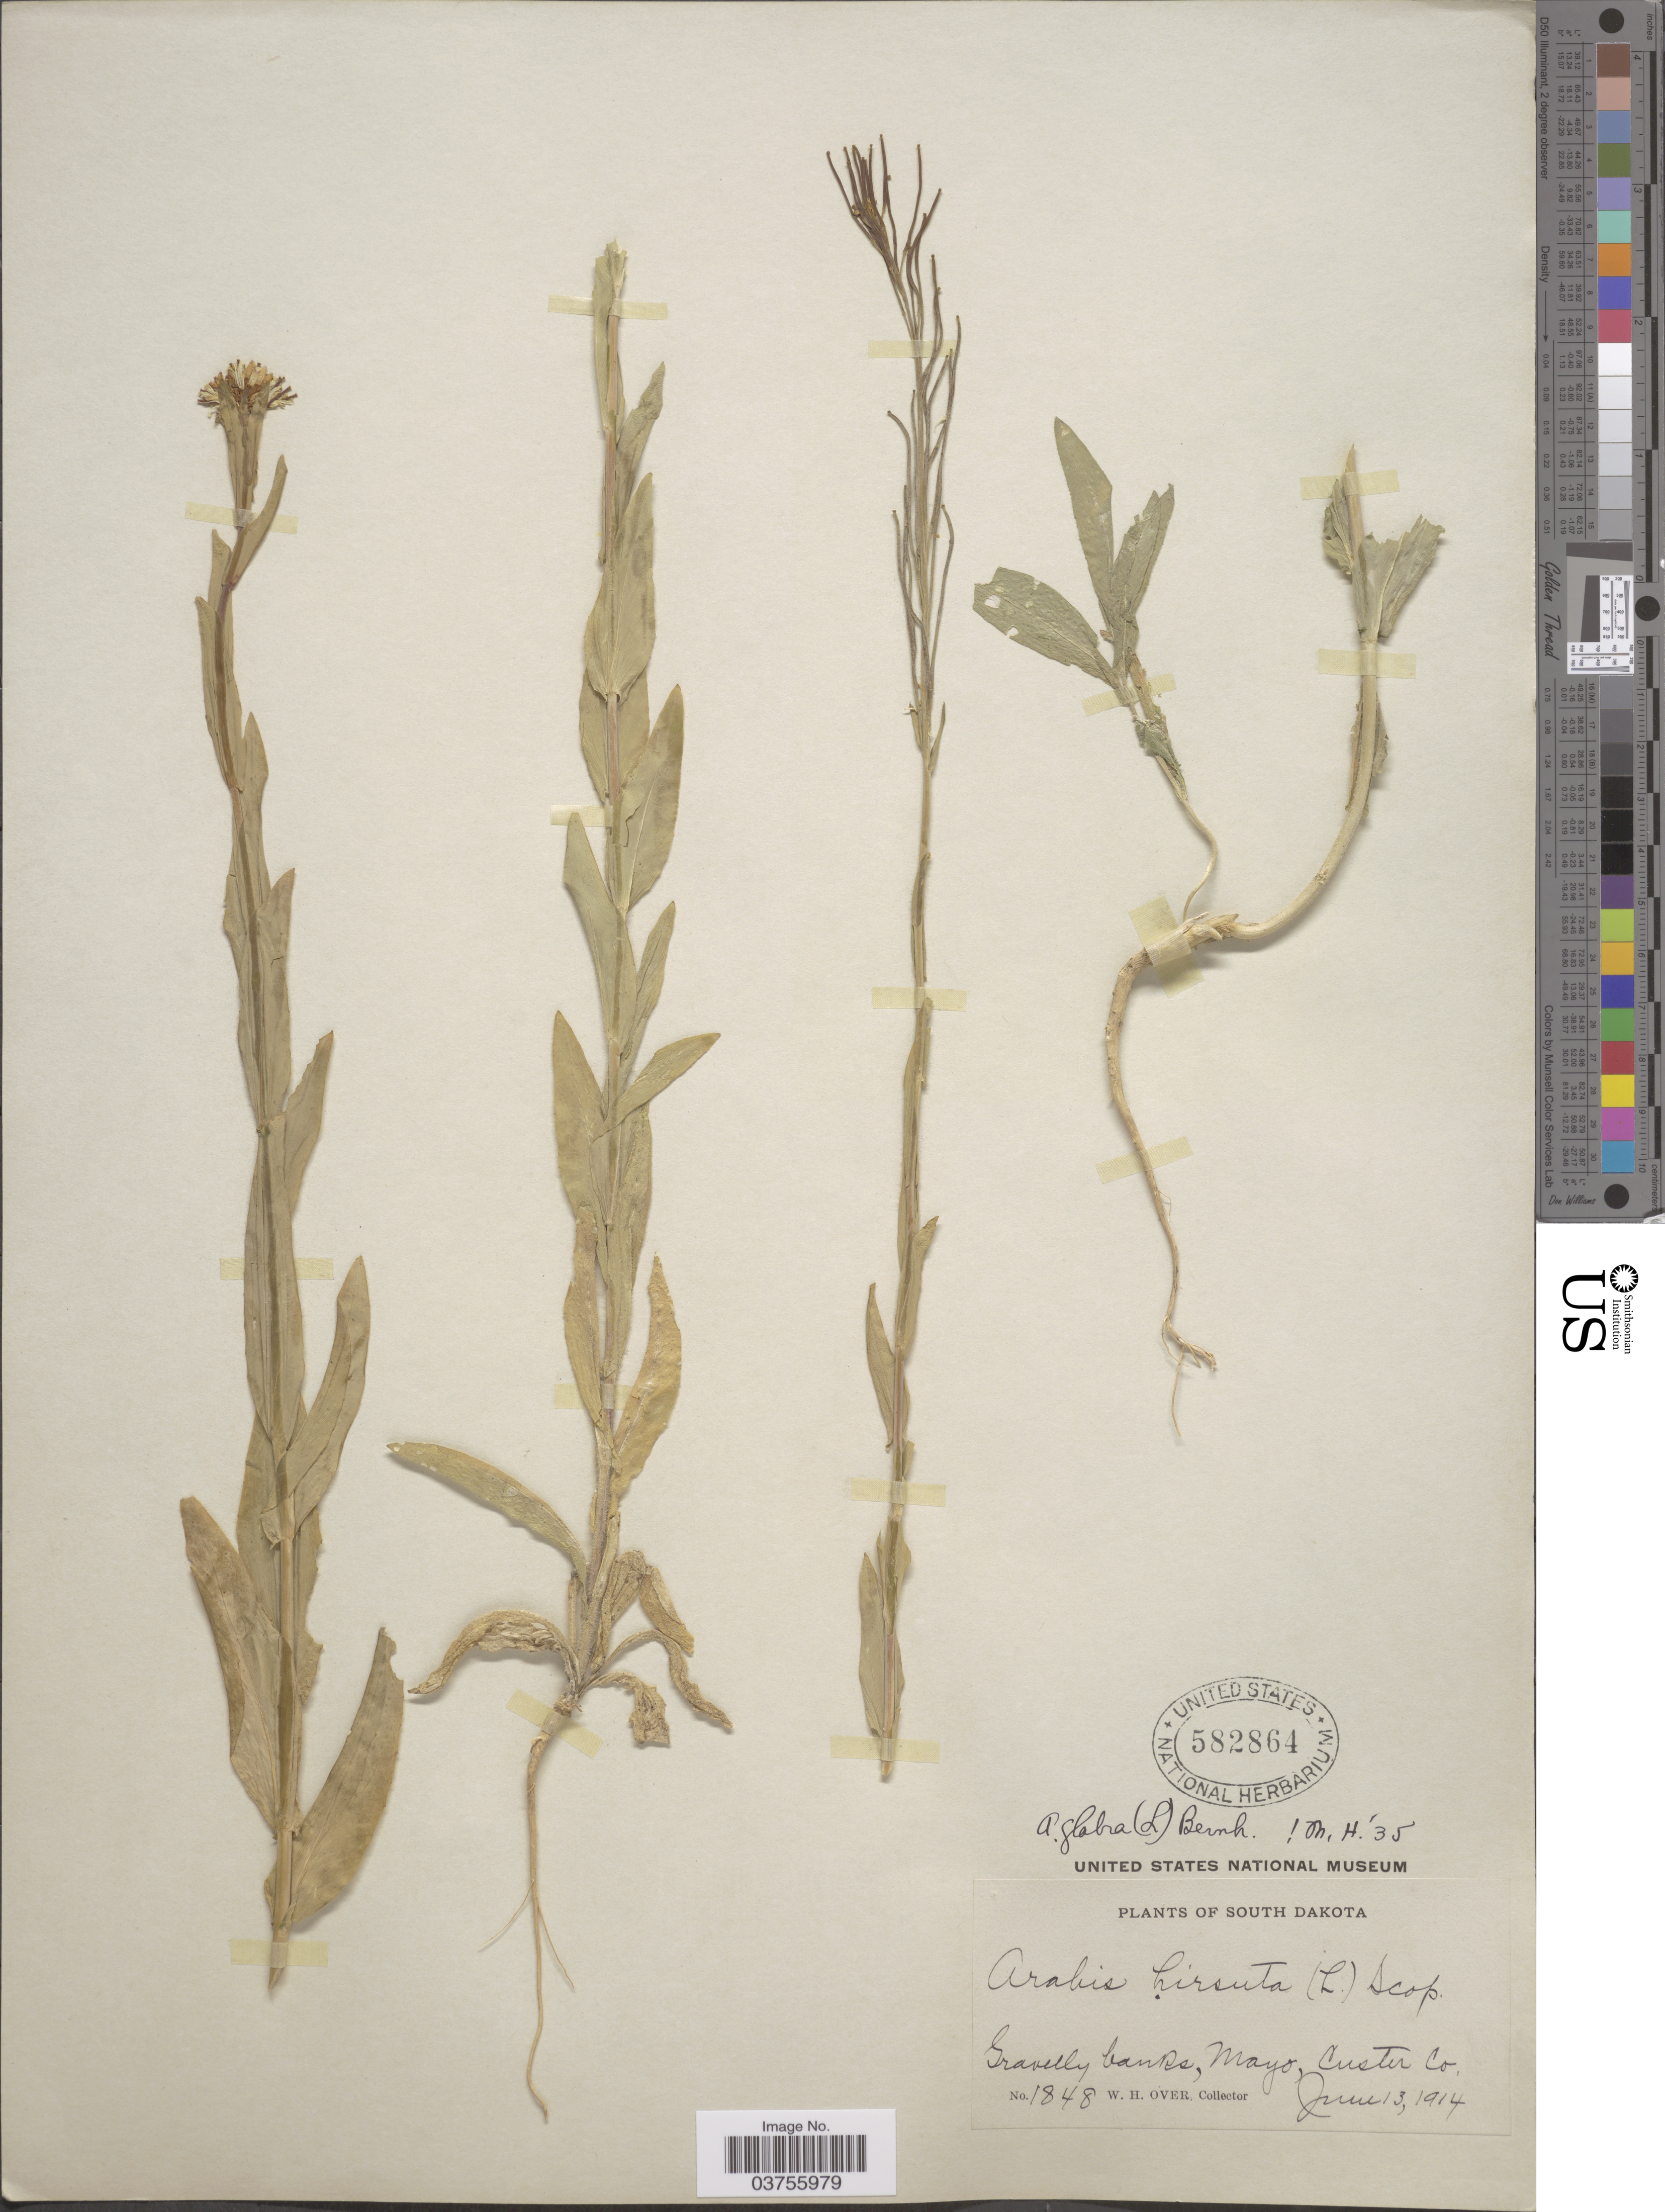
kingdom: Plantae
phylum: Tracheophyta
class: Magnoliopsida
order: Brassicales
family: Brassicaceae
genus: Turritis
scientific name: Turritis glabra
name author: L.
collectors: W. Over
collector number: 1848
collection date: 1914-06-13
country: United States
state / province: South Dakota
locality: Gravelly banks, Mayo, Custer Co.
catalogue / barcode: US 582864